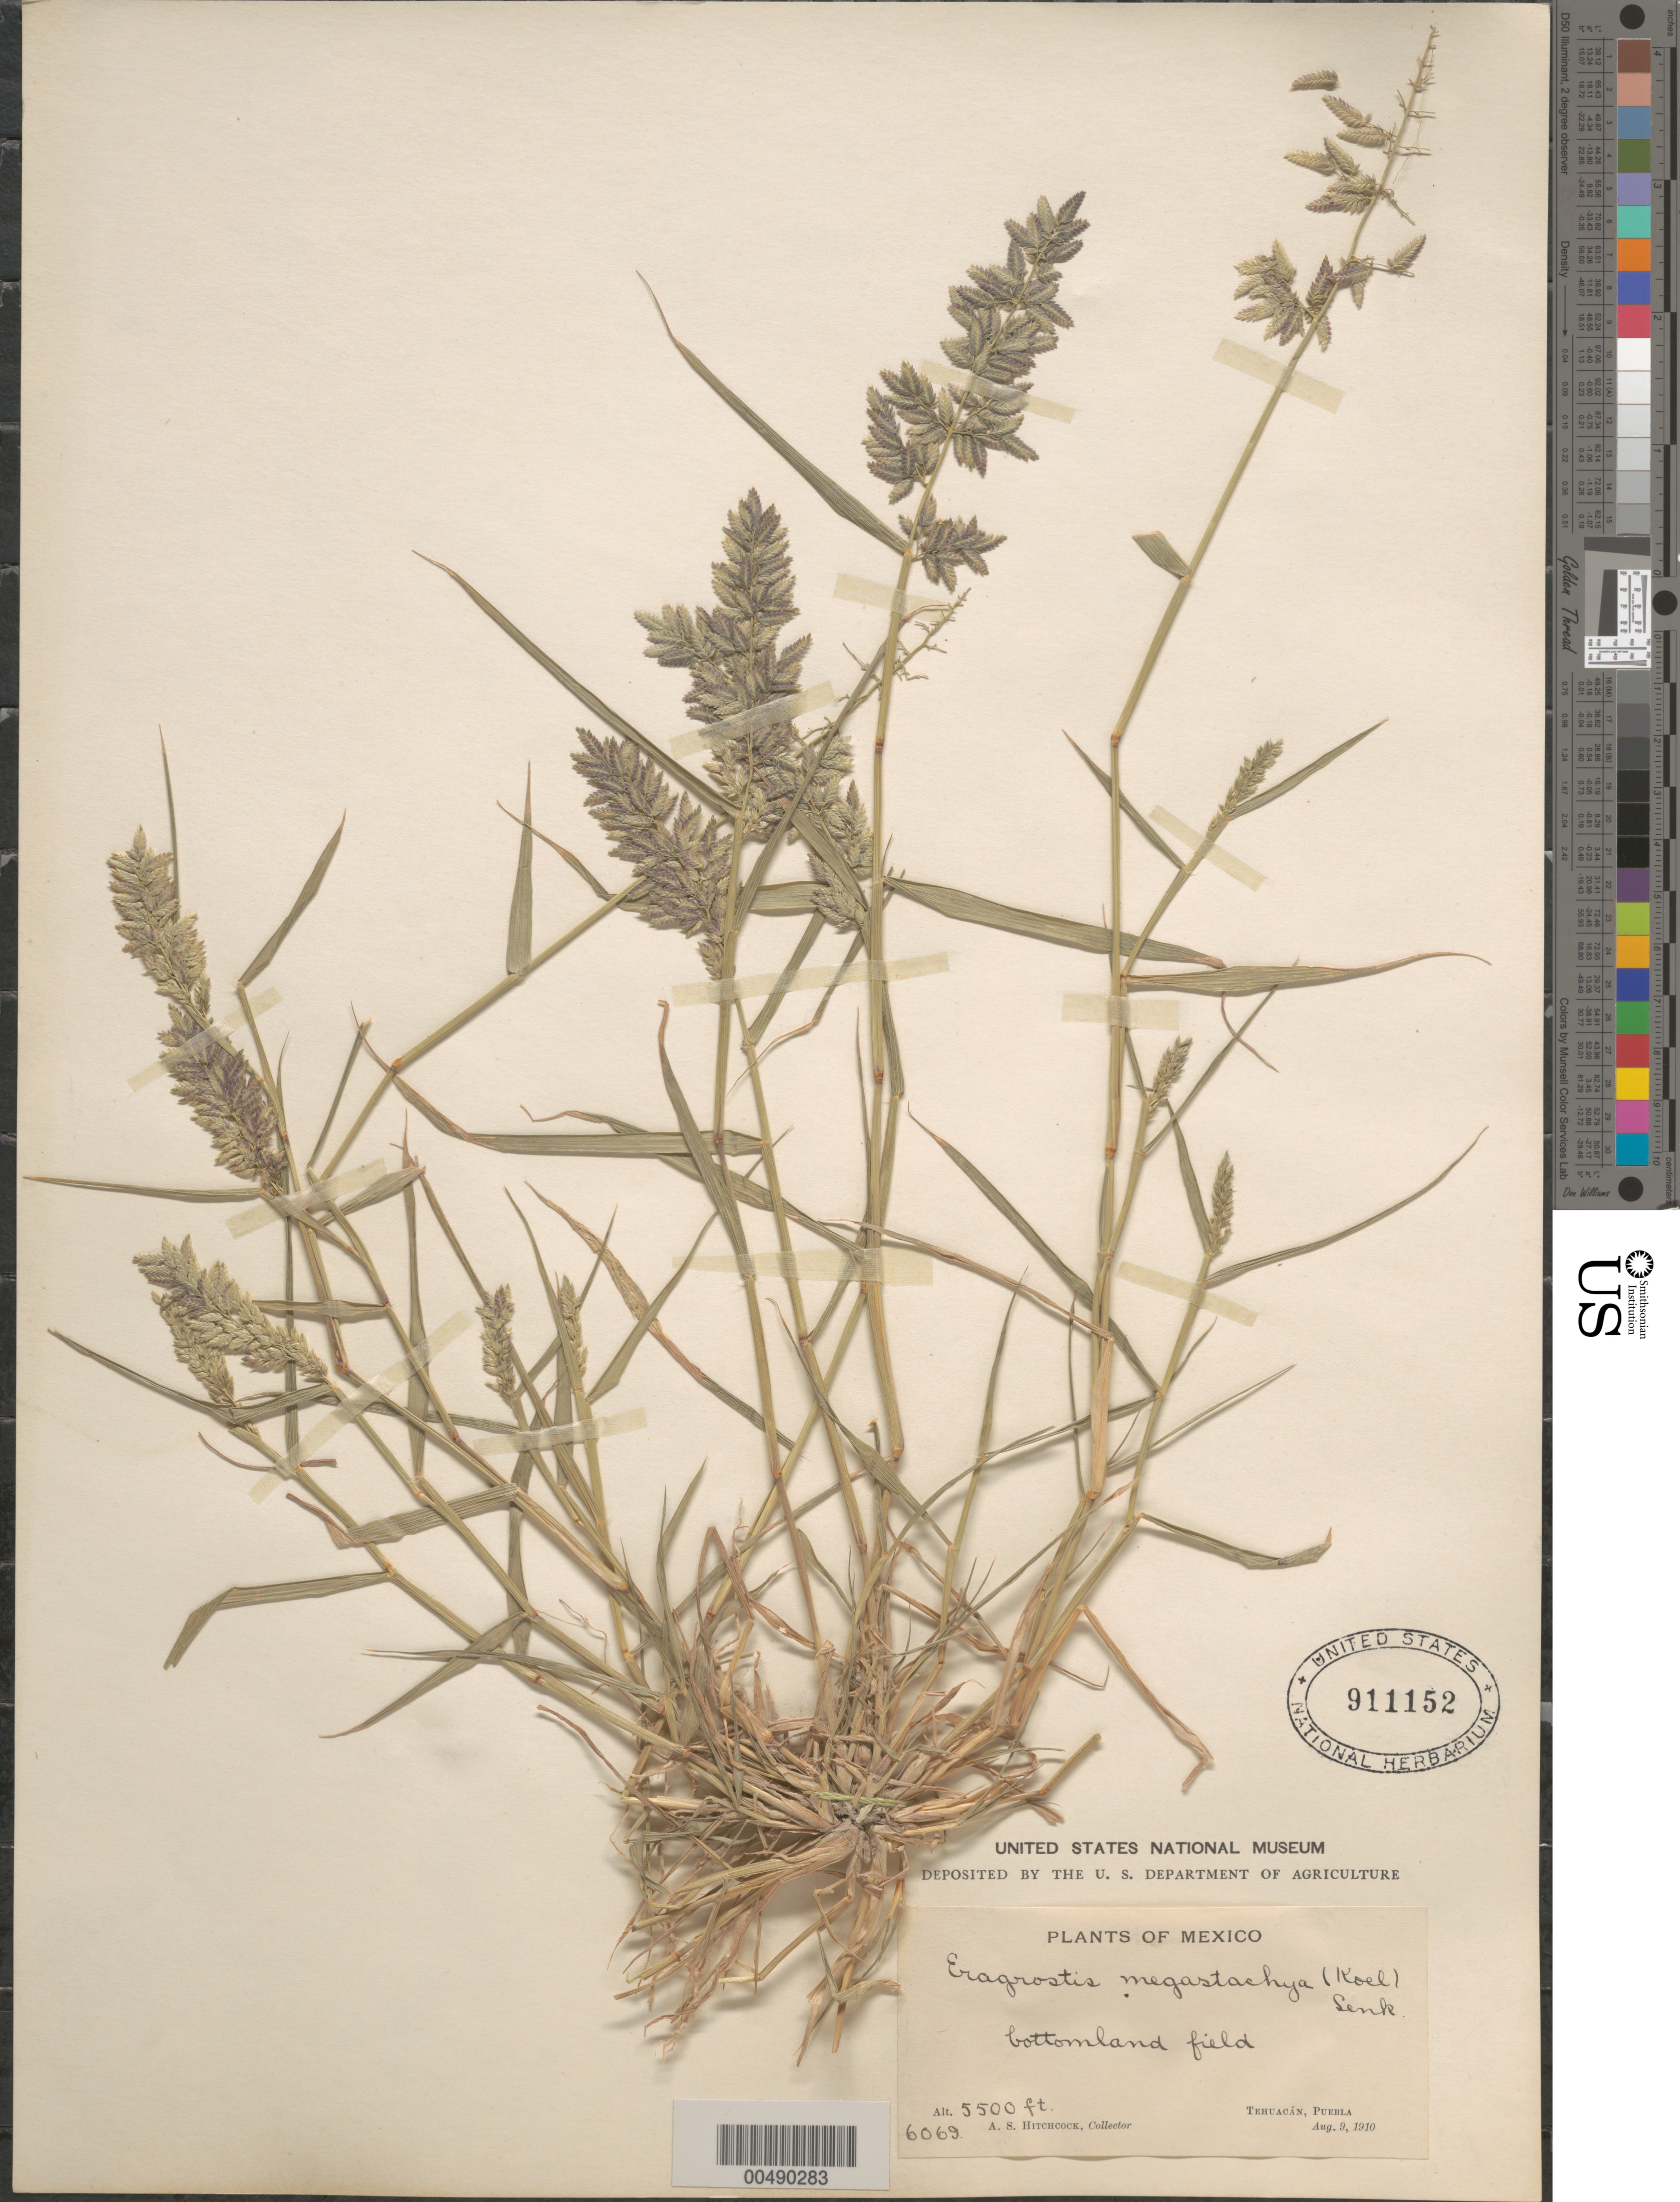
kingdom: Plantae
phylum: Tracheophyta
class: Liliopsida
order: Poales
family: Poaceae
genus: Eragrostis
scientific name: Eragrostis cilianensis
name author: (Bellardi) Vignolo ex Janch.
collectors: A. S. Hitchcock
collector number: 6069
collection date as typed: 9 Aug 1910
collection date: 1910-08-09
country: Mexico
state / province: Puebla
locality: Tehuacán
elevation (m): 1676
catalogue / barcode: US 911152